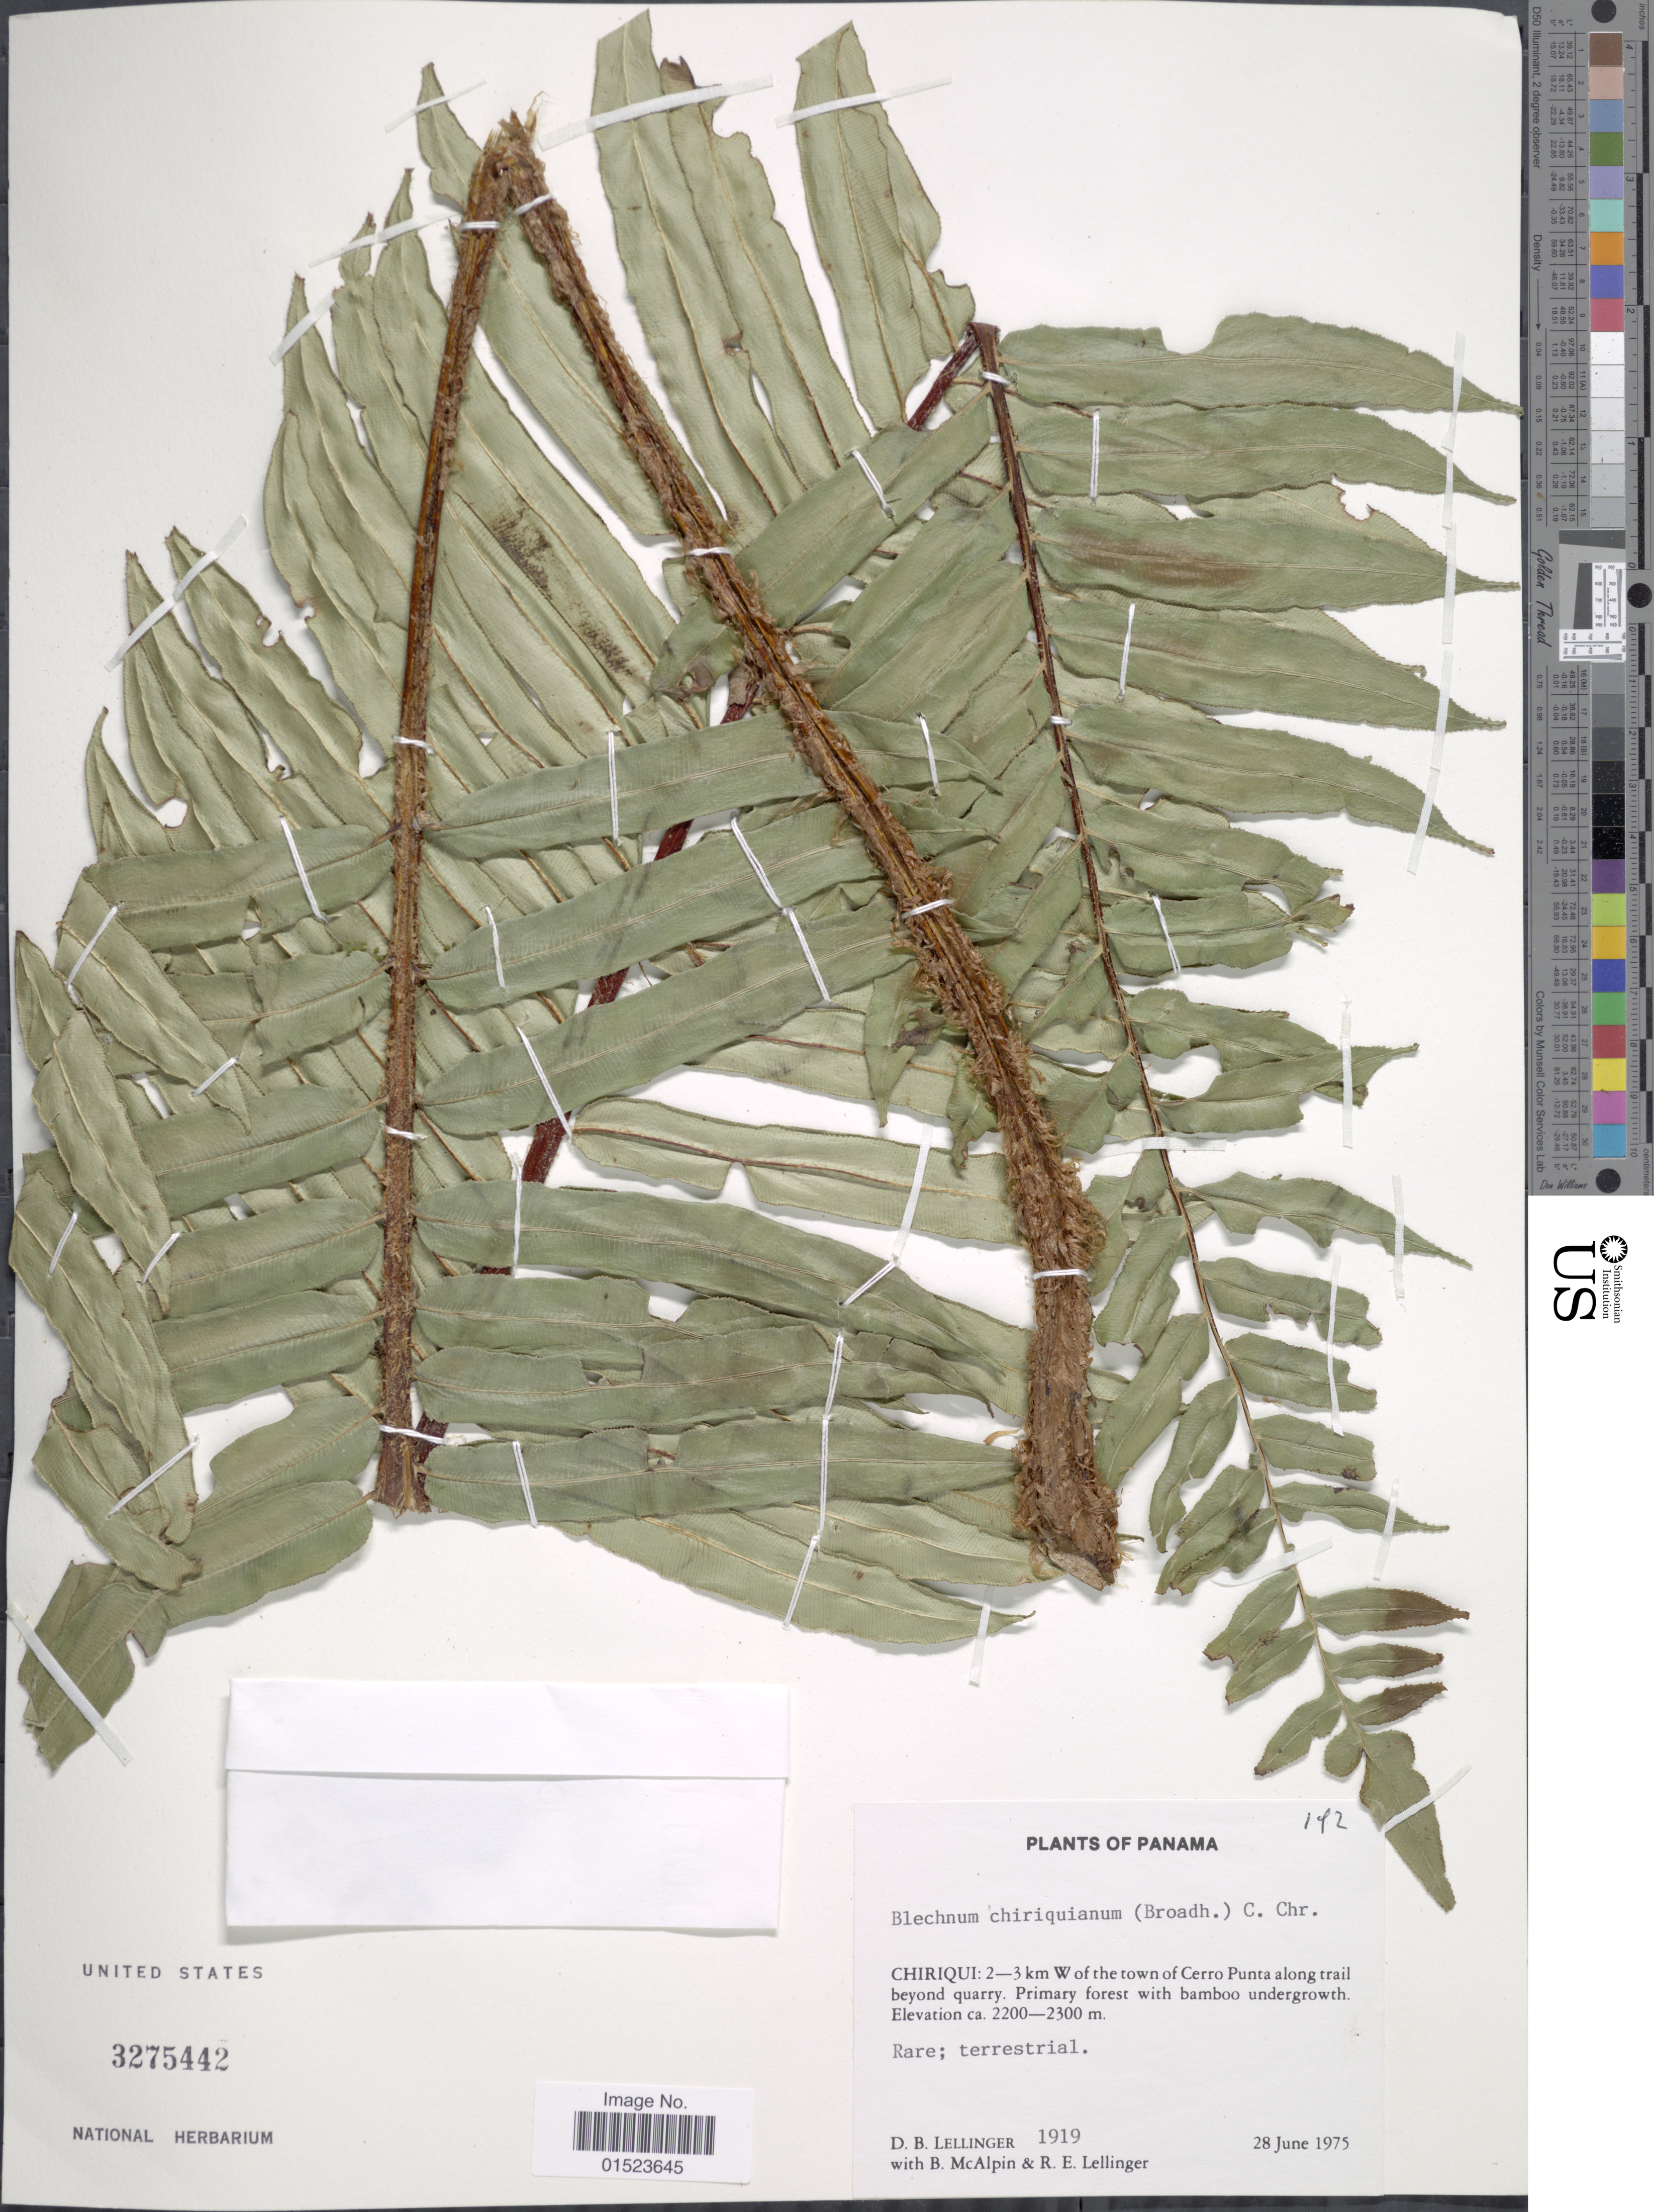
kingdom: Plantae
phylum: Tracheophyta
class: Polypodiopsida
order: Polypodiales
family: Blechnaceae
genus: Blechnum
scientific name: Blechnum chiriquanum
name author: (Broadh.) C. Chr.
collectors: D. B. Lellinger, B. McAlpin & R. E. Lellinger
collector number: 1919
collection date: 1975-06-28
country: Panama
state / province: Chiriqui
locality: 2-3 km W of the town of Cerro Punta along trail beyond quarry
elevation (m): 2200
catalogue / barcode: US 3275442